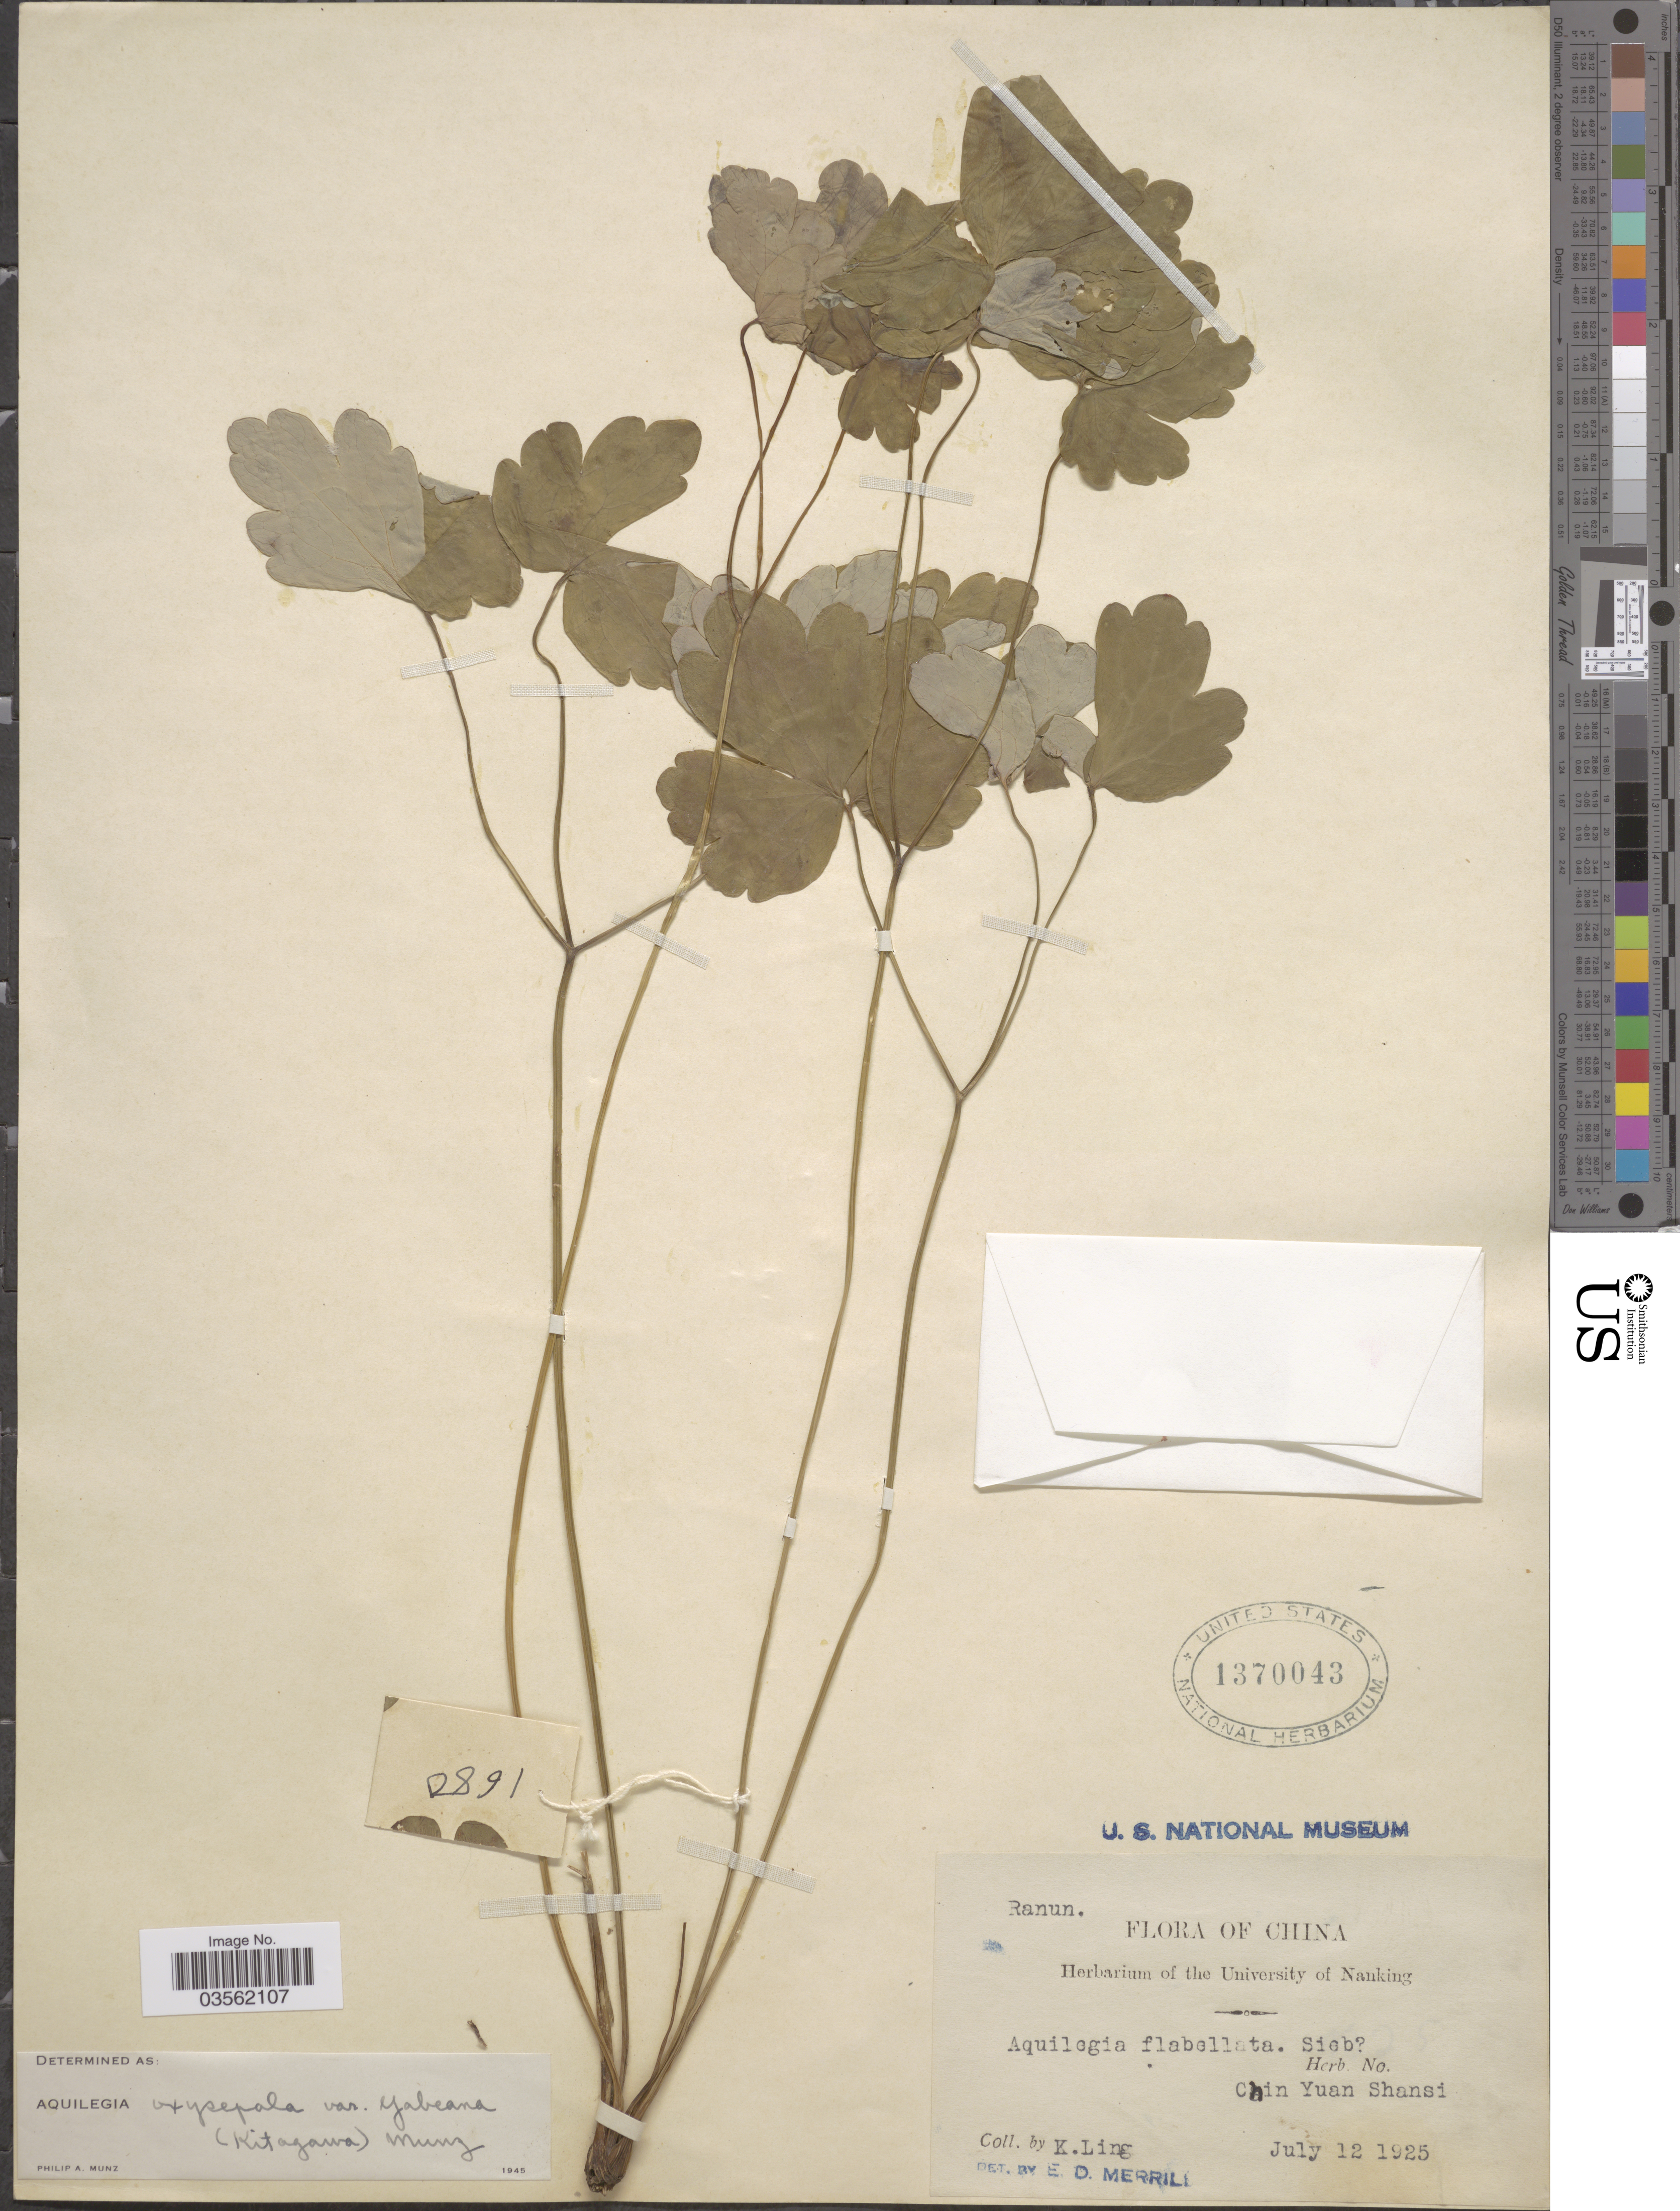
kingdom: Plantae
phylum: Tracheophyta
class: Magnoliopsida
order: Ranunculales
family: Ranunculaceae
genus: Aquilegia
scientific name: Aquilegia oxysepala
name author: Trautv. & C.A. Mey.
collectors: K. Ling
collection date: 1925-07-12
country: China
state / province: Shanxi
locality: Chin Yuan Shansi.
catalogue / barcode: US 1370043